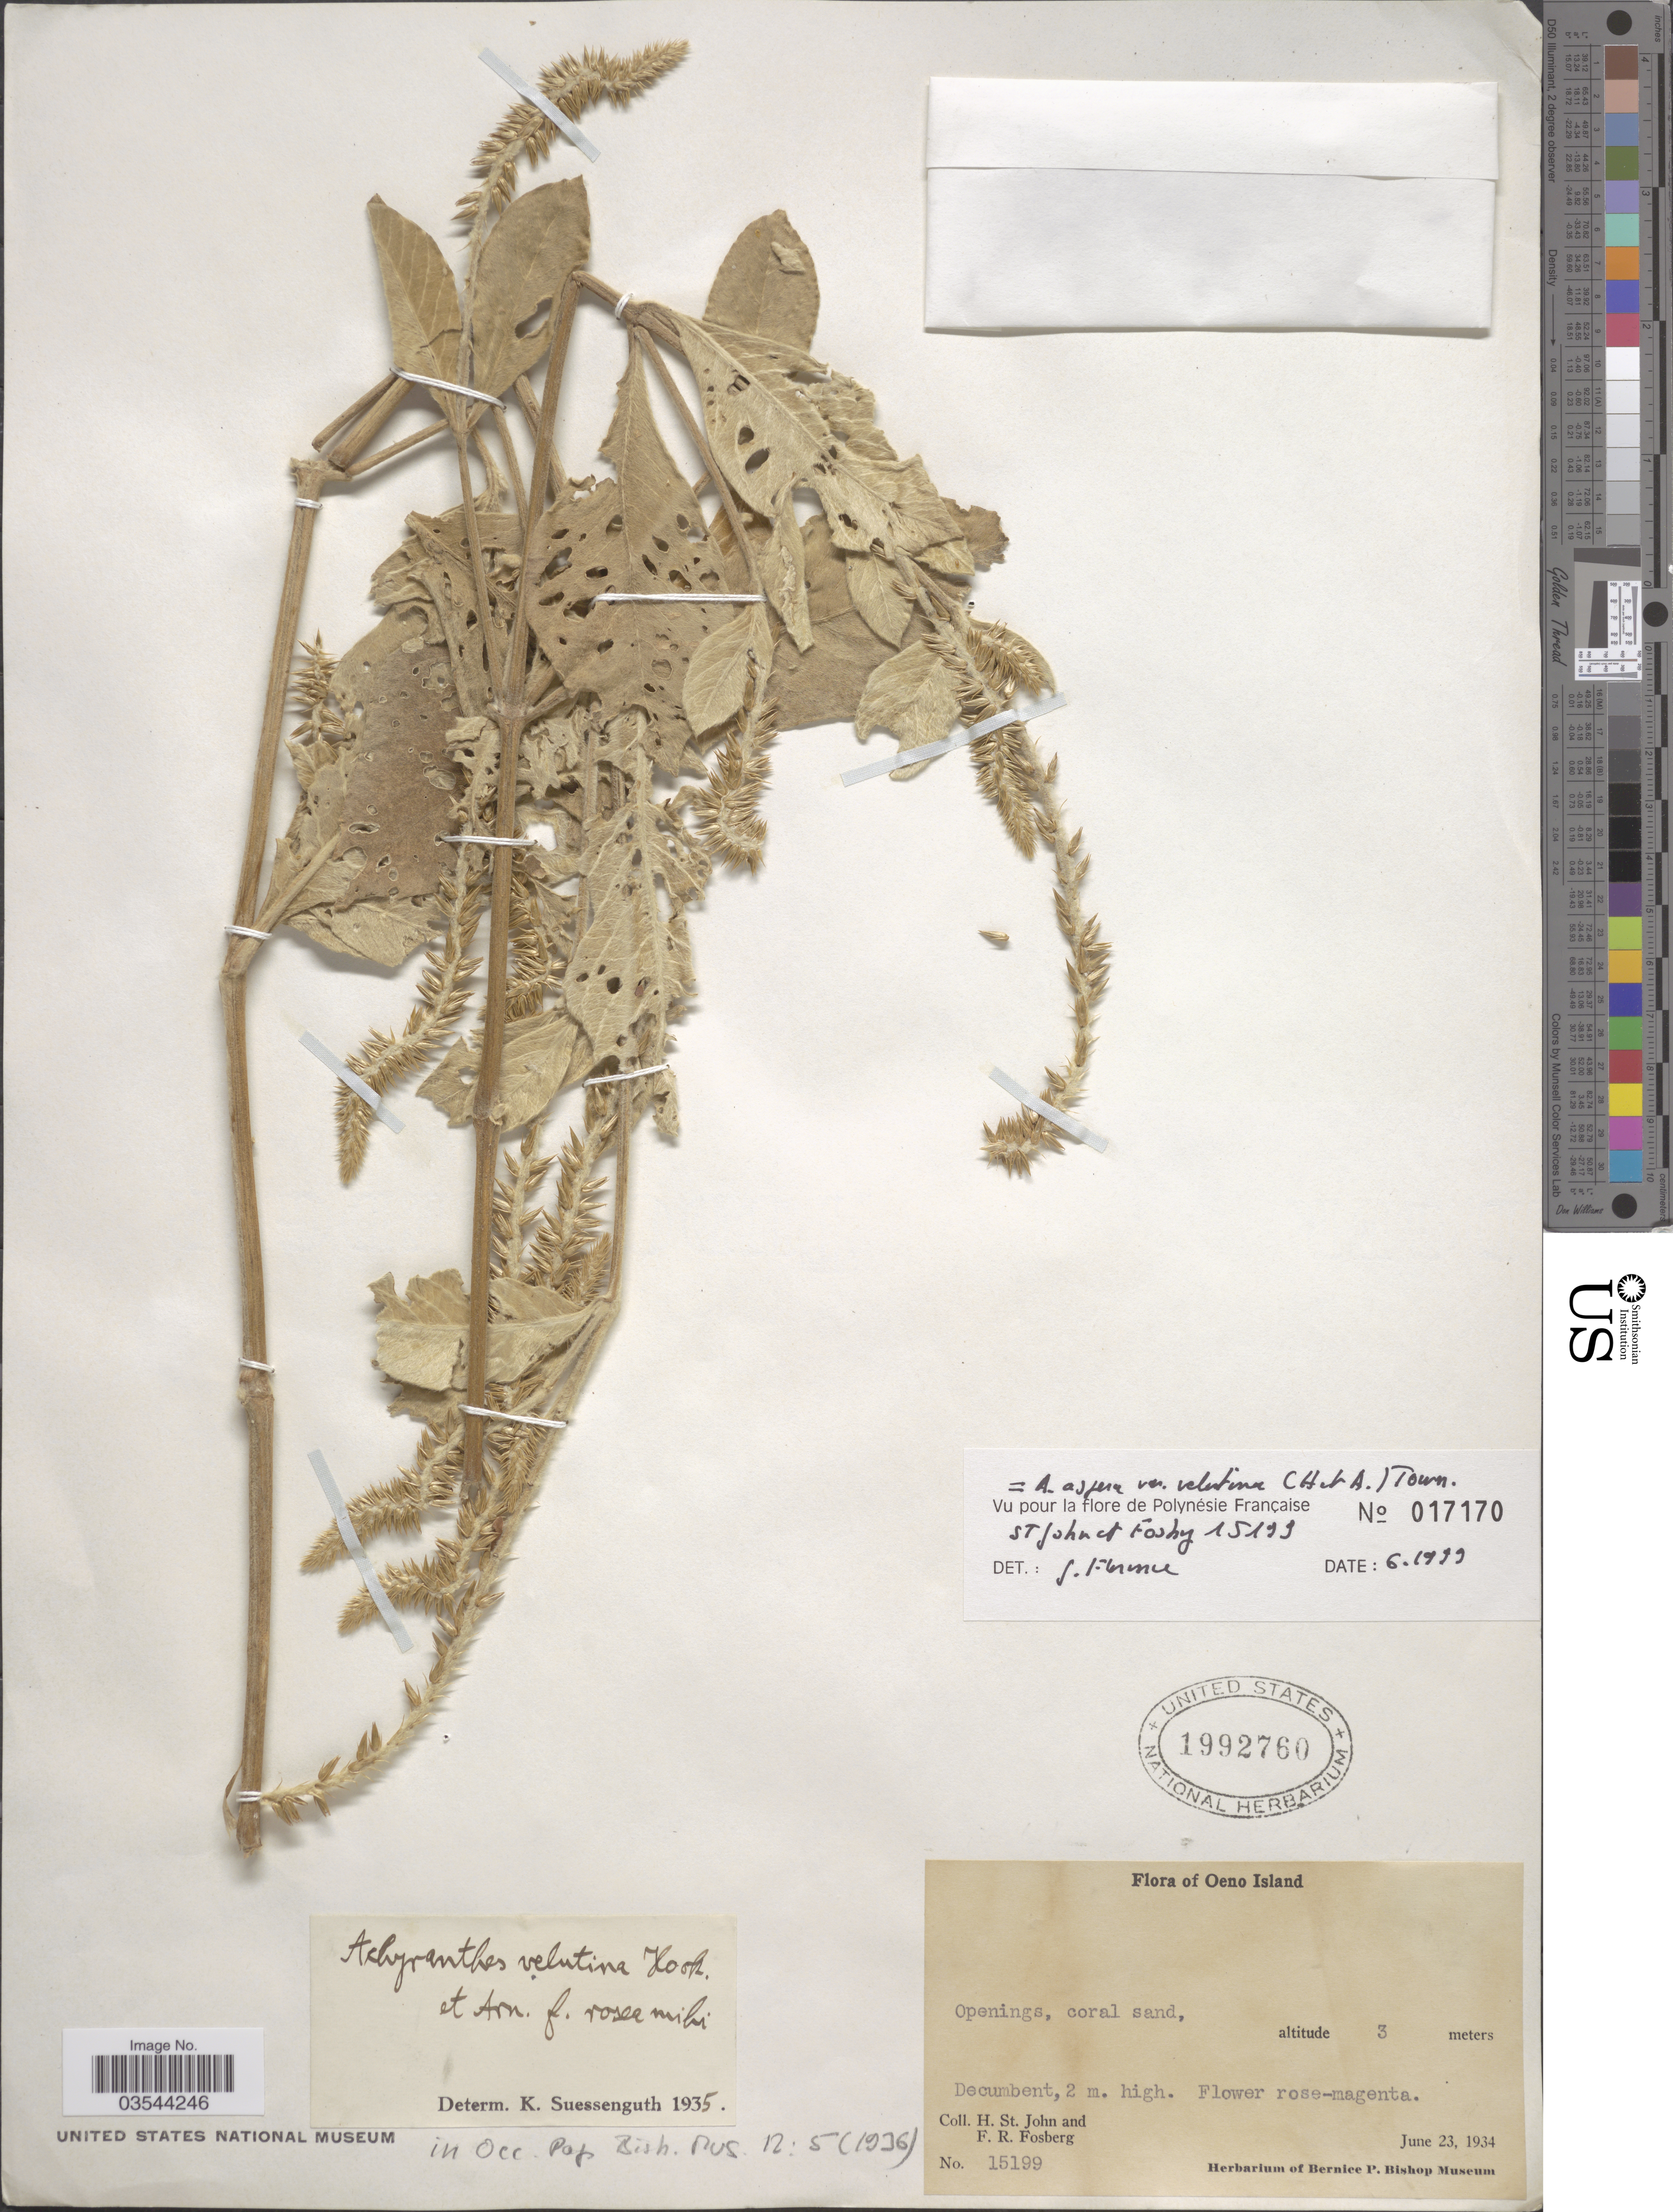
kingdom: Plantae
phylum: Tracheophyta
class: Magnoliopsida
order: Caryophyllales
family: Amaranthaceae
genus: Achyranthes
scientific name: Achyranthes aspera var. velutina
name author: (Hook. & Arn.) C. C. Towns.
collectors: H. St. John & F. R. Fosberg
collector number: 15199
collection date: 1934-06-23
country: Pitcairn Islands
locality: Oeno Island.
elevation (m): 3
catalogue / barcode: US 1992760